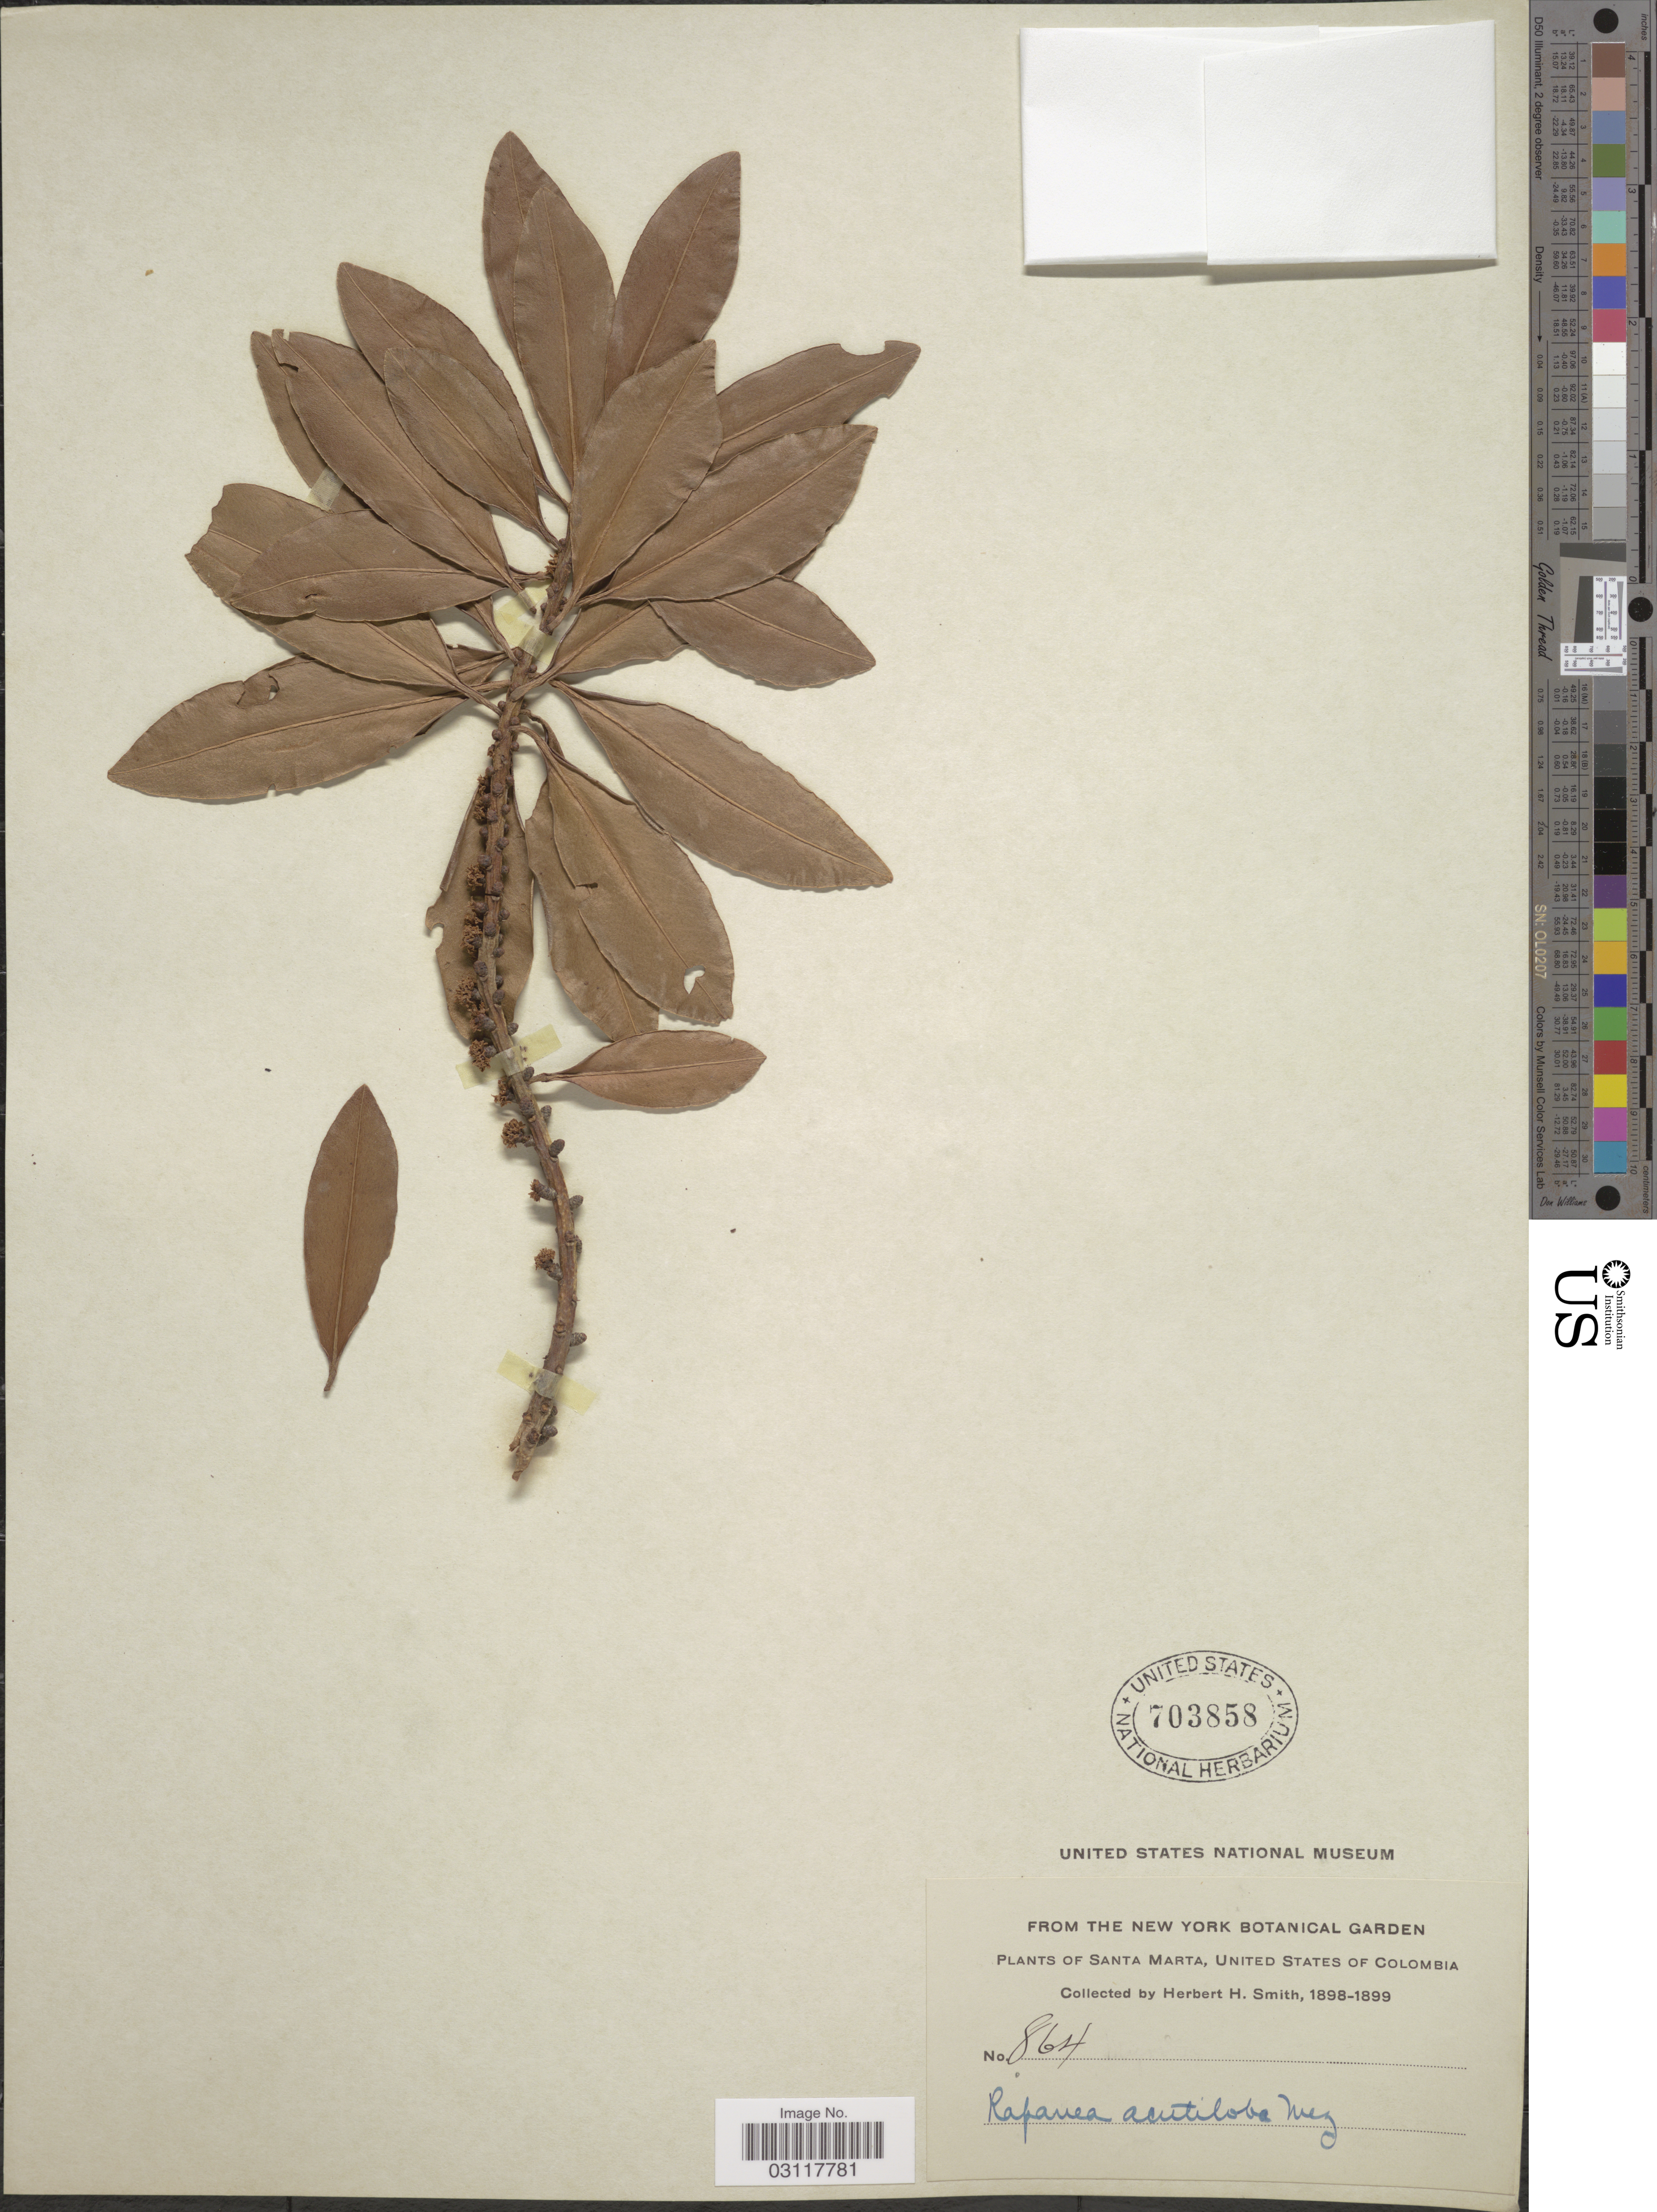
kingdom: Plantae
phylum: Tracheophyta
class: Magnoliopsida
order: Ericales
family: Primulaceae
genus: Rapanea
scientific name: Rapanea acutiloba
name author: Mez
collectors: Herbert H. Smith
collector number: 864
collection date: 1898/1899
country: Colombia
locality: Santa Marta.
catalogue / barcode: US 703858